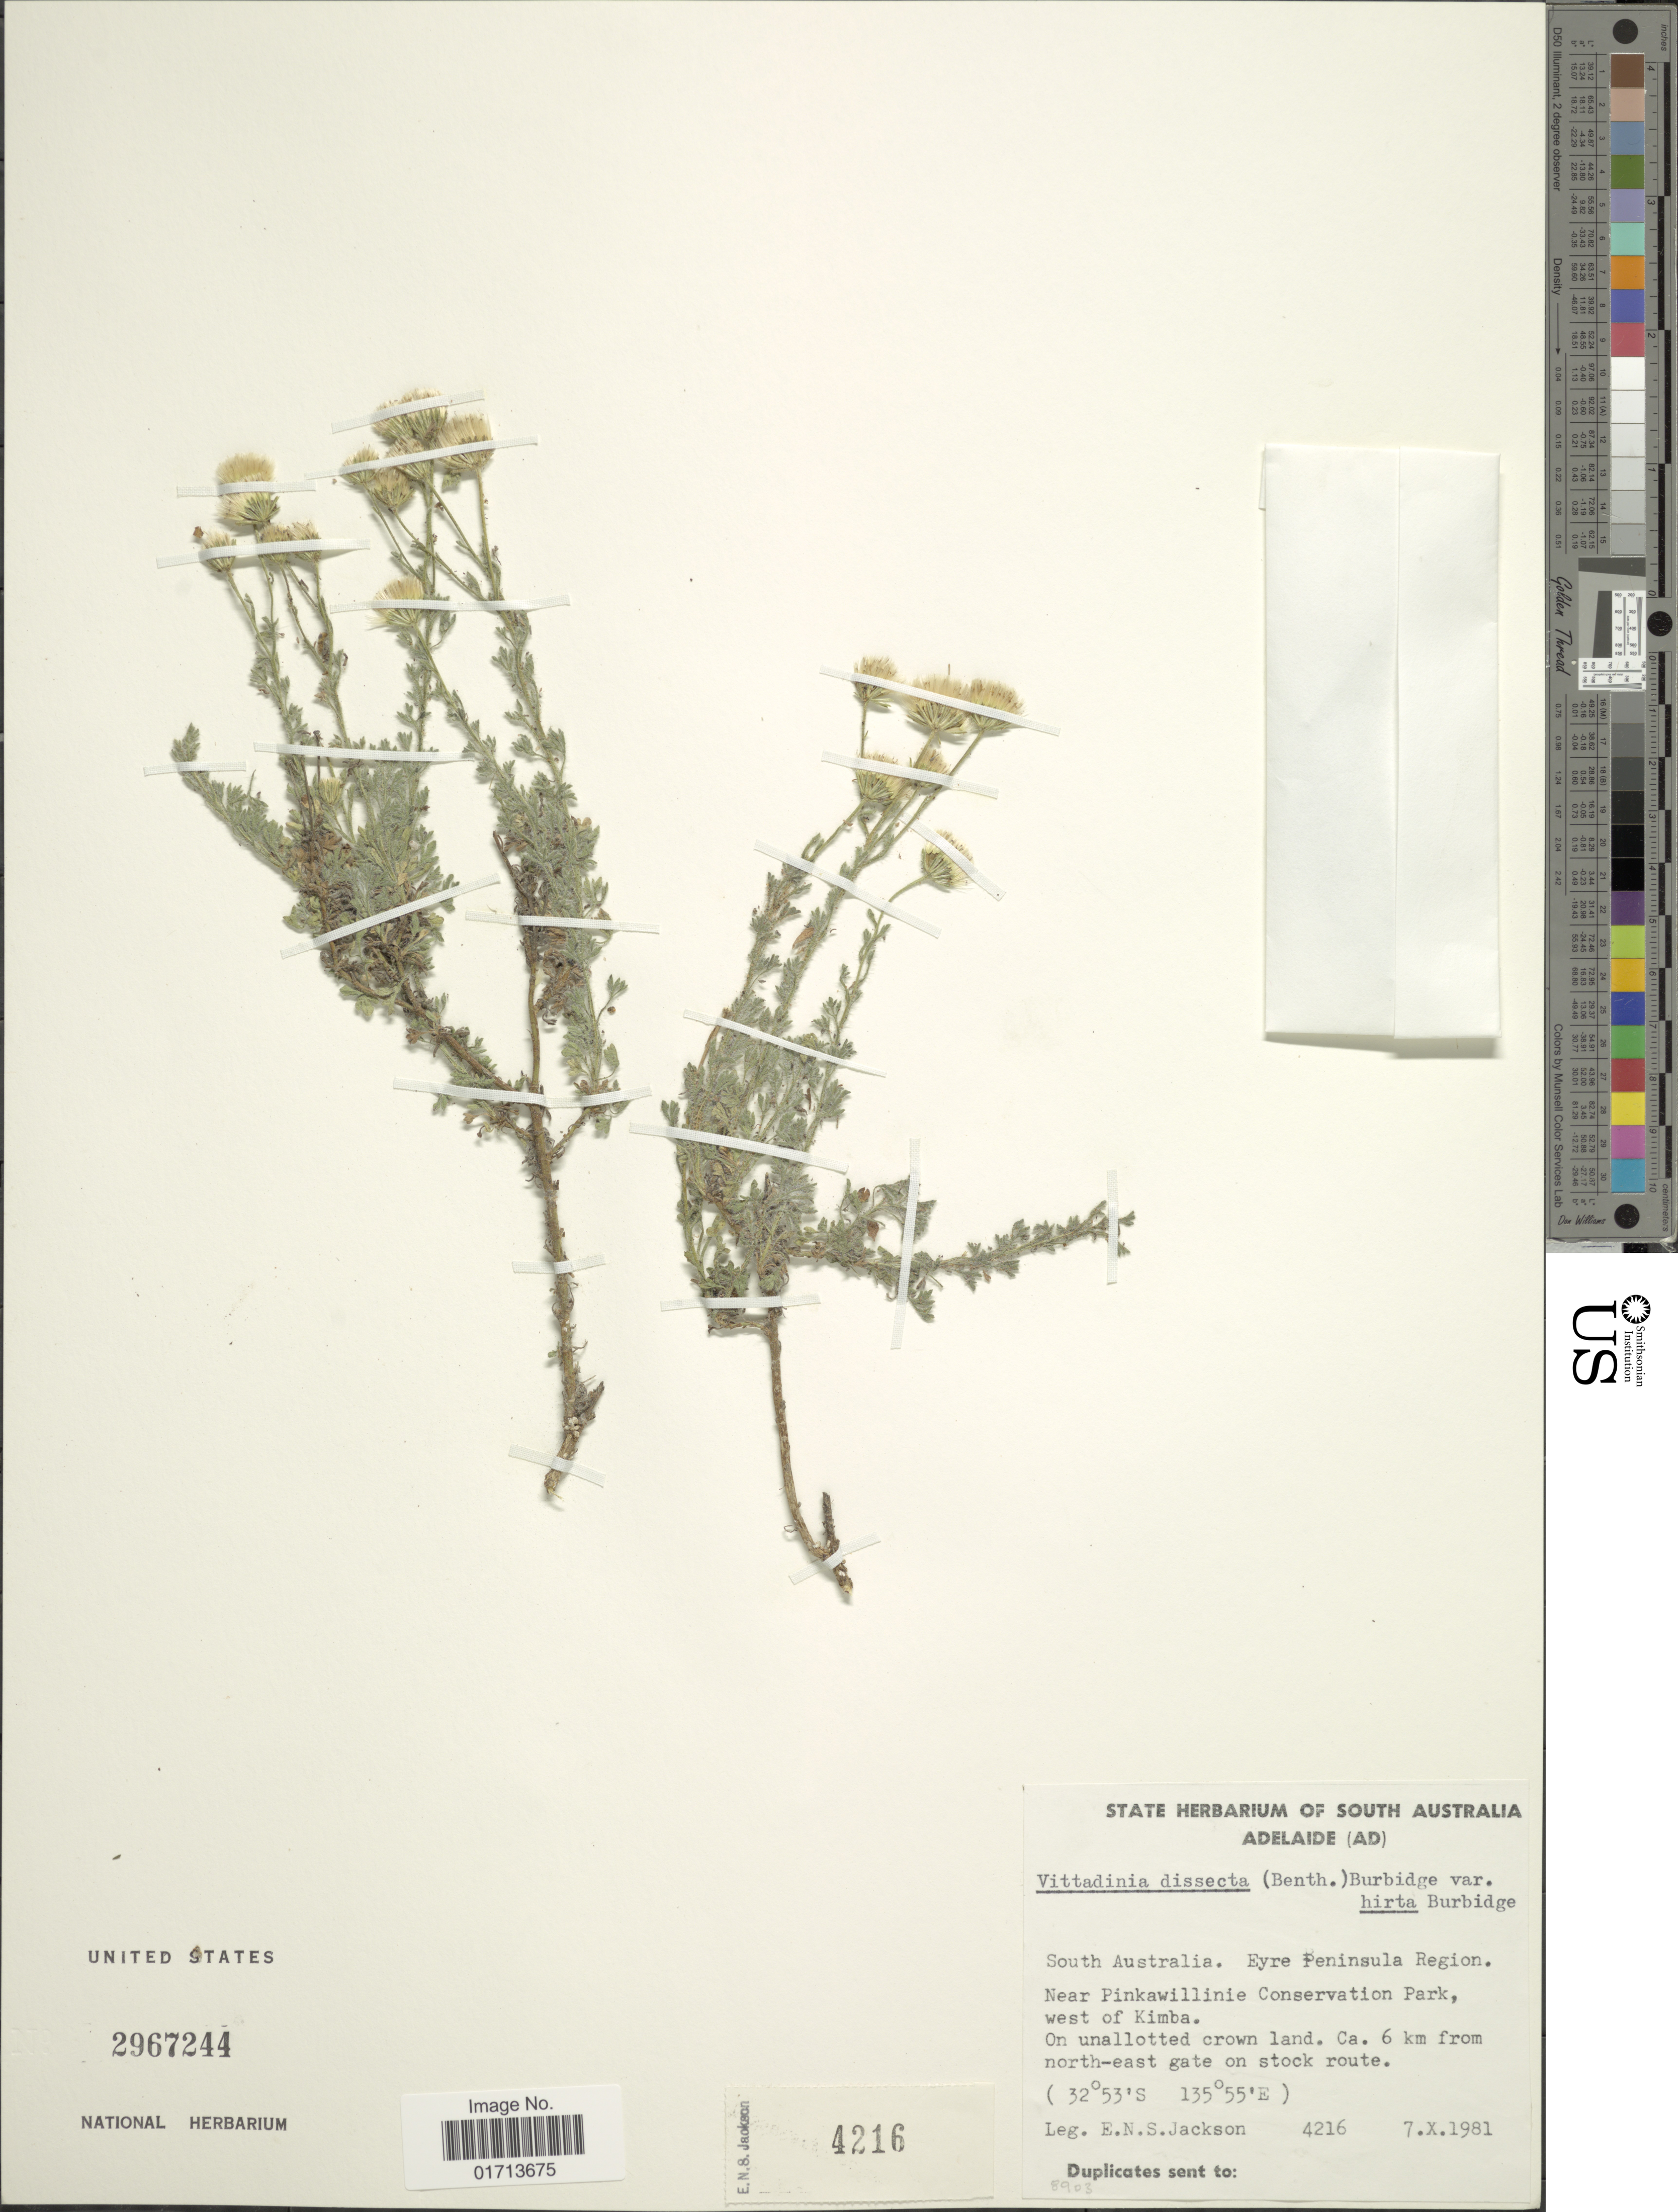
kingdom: Plantae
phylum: Tracheophyta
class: Magnoliopsida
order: Asterales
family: Asteraceae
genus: Vittadinia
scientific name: Vittadinia dissecta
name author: (Benth.) N.T. Burb.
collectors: E. Jackson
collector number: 4216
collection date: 1981-10-07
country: Australia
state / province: South Australia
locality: Eyre Peninsula Region, near Pinkawillinie Conservation Park, west of Kimba, Ca. 6 km from north-east gate on stock route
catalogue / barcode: US 2967244